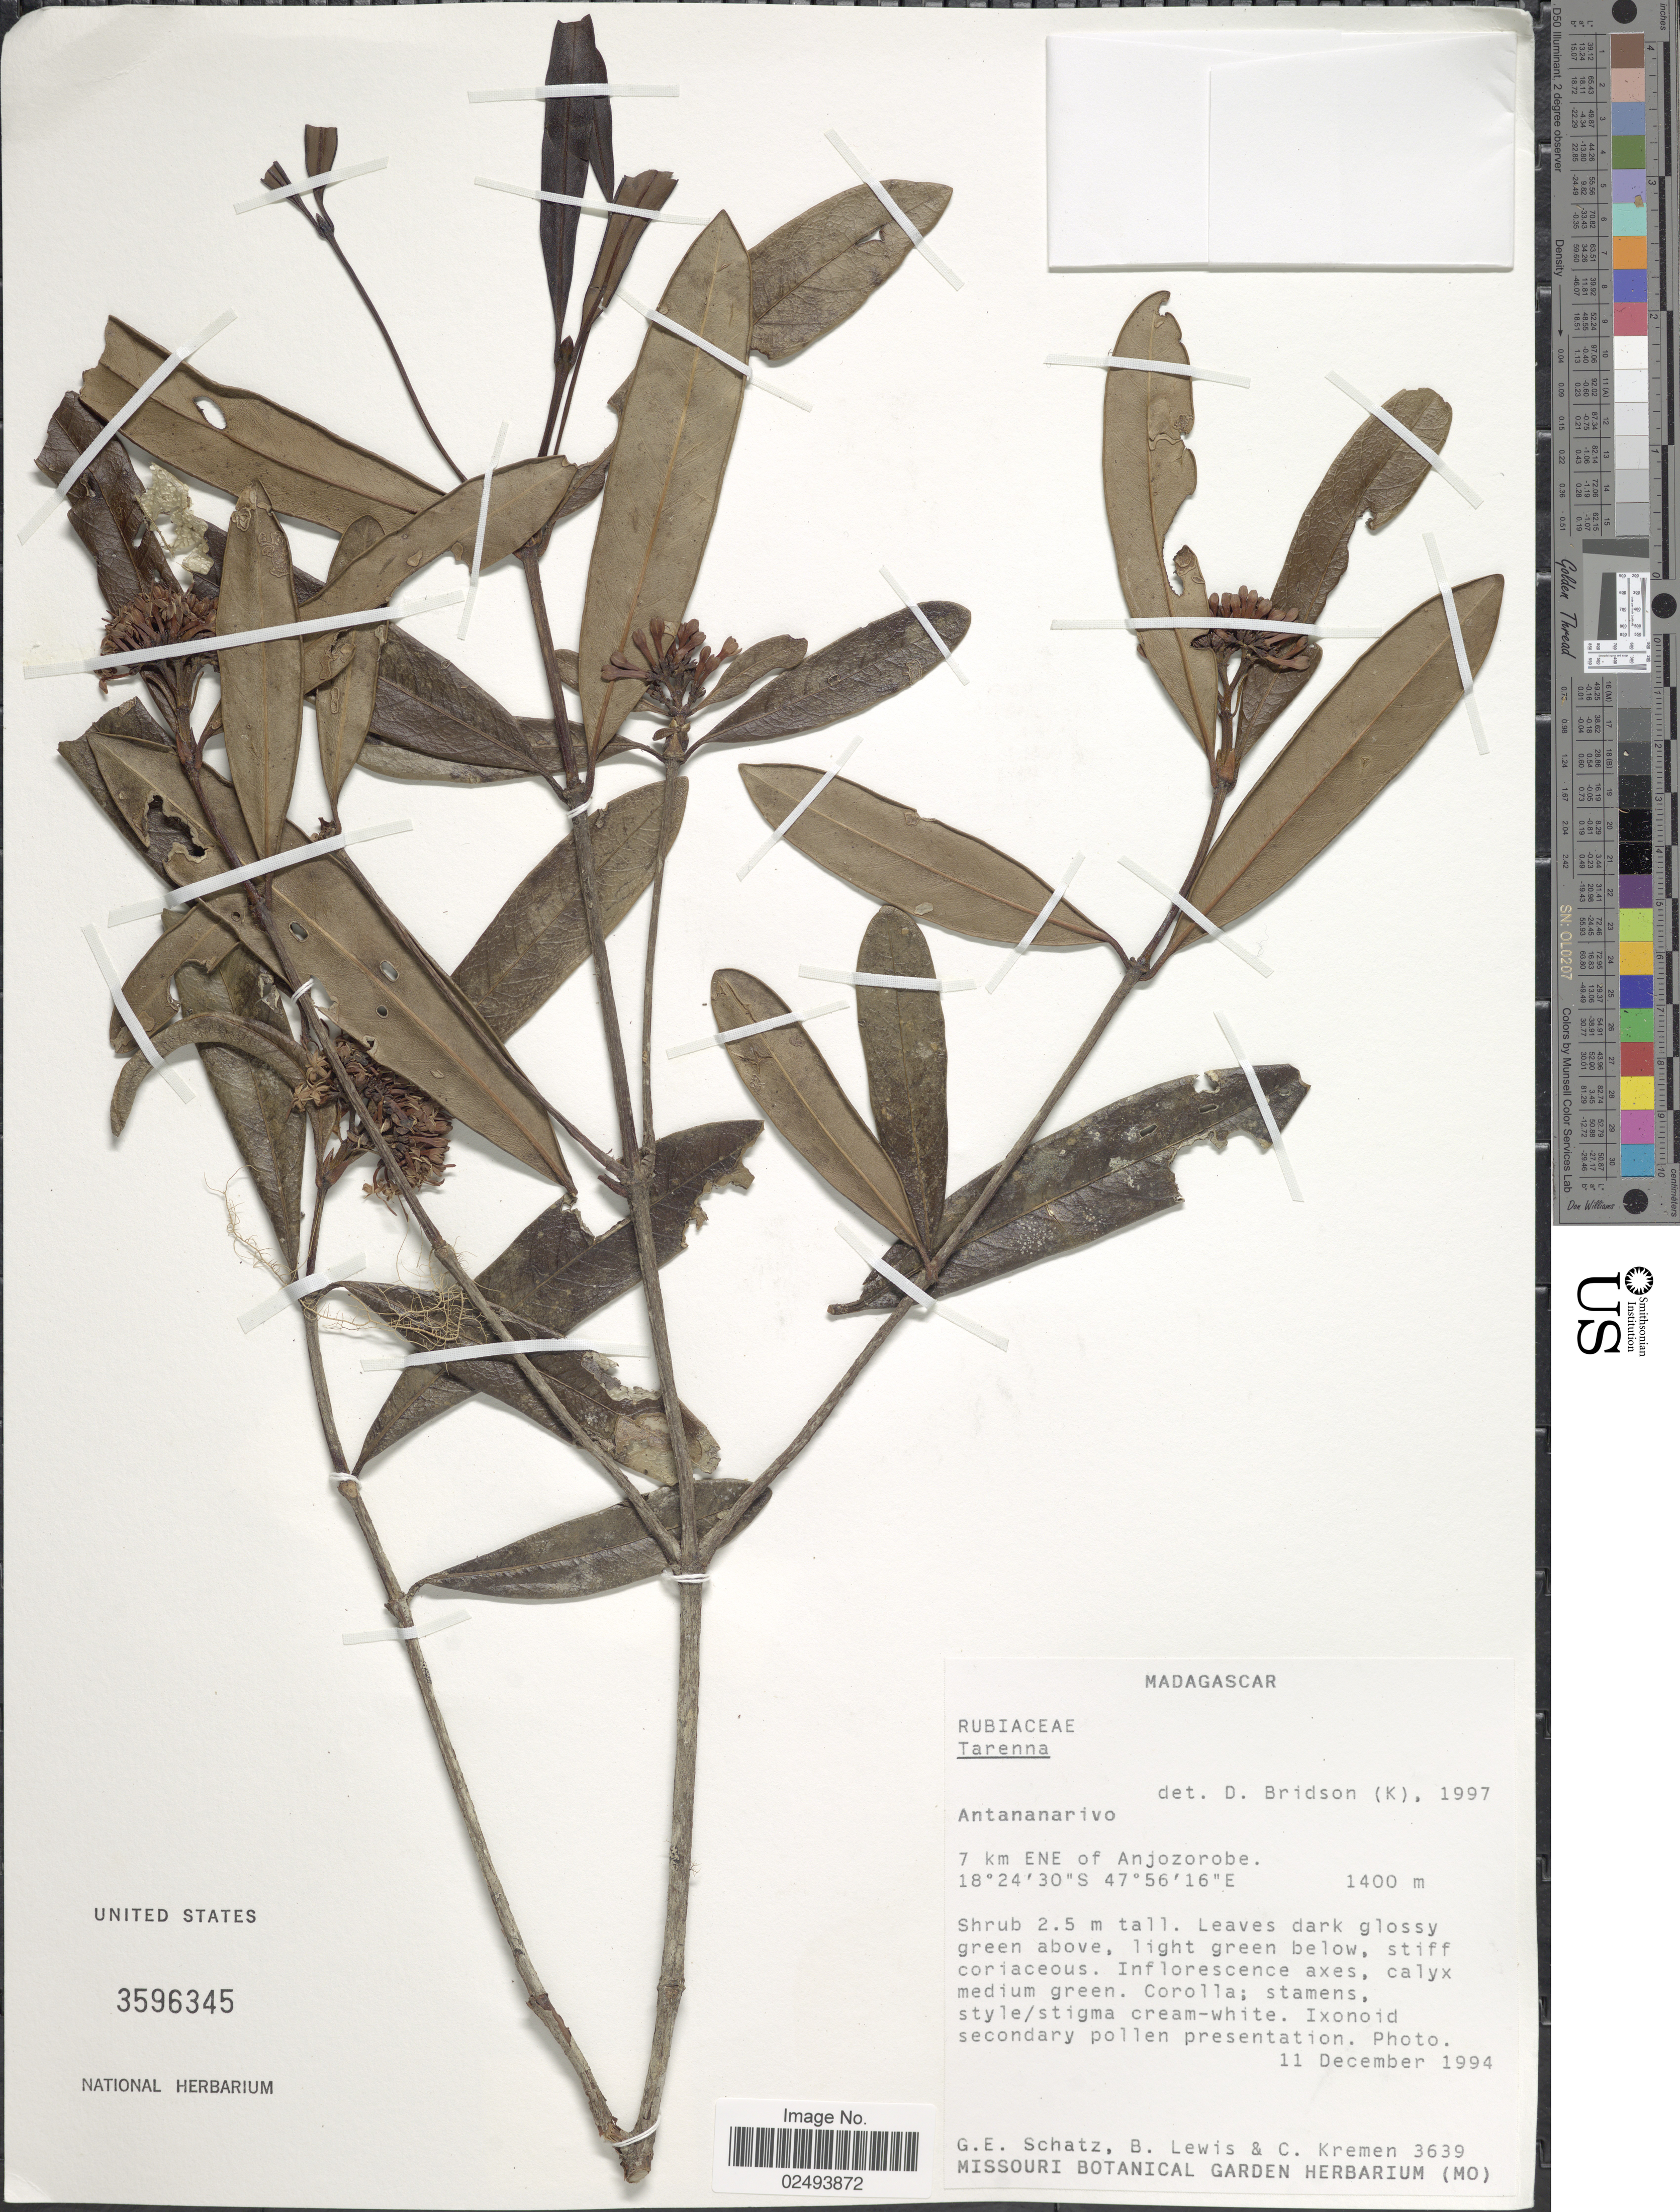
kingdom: Plantae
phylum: Tracheophyta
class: Magnoliopsida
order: Gentianales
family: Rubiaceae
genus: Tarenna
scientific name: Tarenna sp.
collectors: G. Schatz, B. Lewis & C. Kremen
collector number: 3639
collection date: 1994-12-11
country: Madagascar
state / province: Analamanga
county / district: Anjozorobe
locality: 7 km ENE of Anjozorobe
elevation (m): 1400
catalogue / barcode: US 3596345